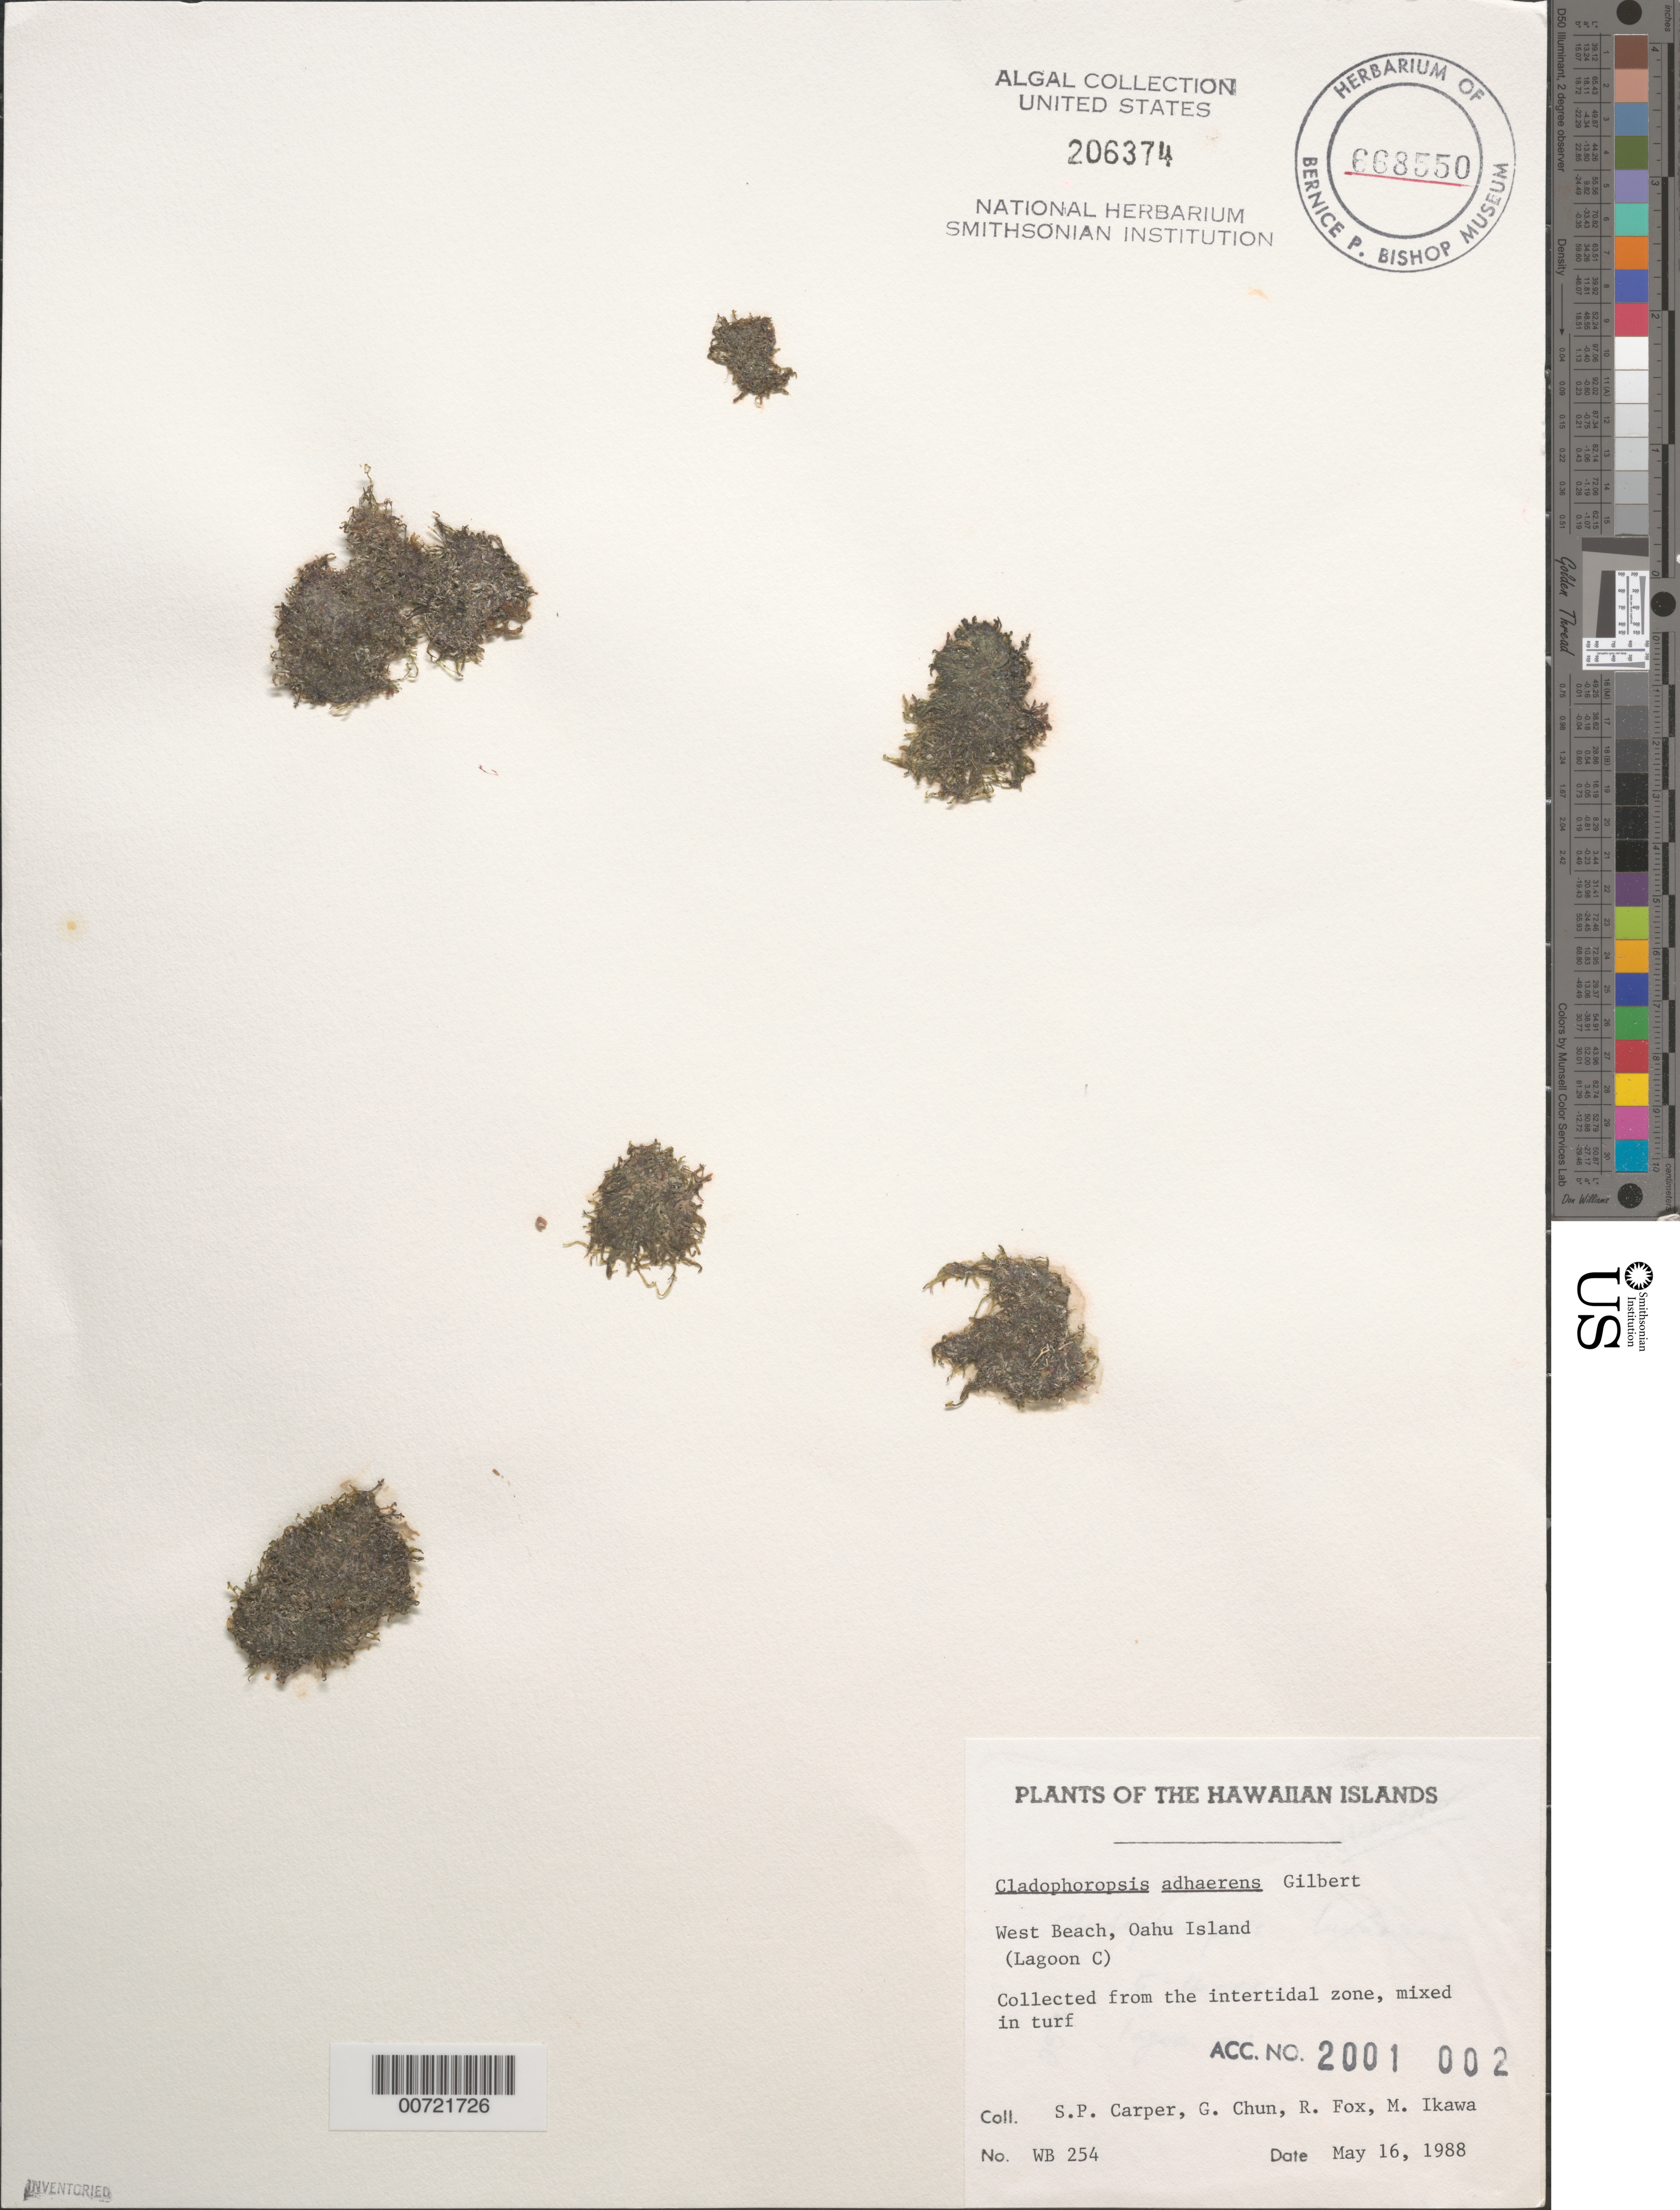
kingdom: Plantae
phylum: Chlorophyta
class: Ulvophyceae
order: Siphonocladales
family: Boodleaceae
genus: Cladophoropsis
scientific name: Cladophoropsis phamhoanghoii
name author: Molinari & Guiry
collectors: S. Carper, G. Chun, R. Fox & M. Ikawa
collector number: WB 254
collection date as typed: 16 May 1988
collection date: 1988-05-16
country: United States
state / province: Hawaii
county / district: Honolulu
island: Oahu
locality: West Beach (Lagoon C)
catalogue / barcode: US 206374